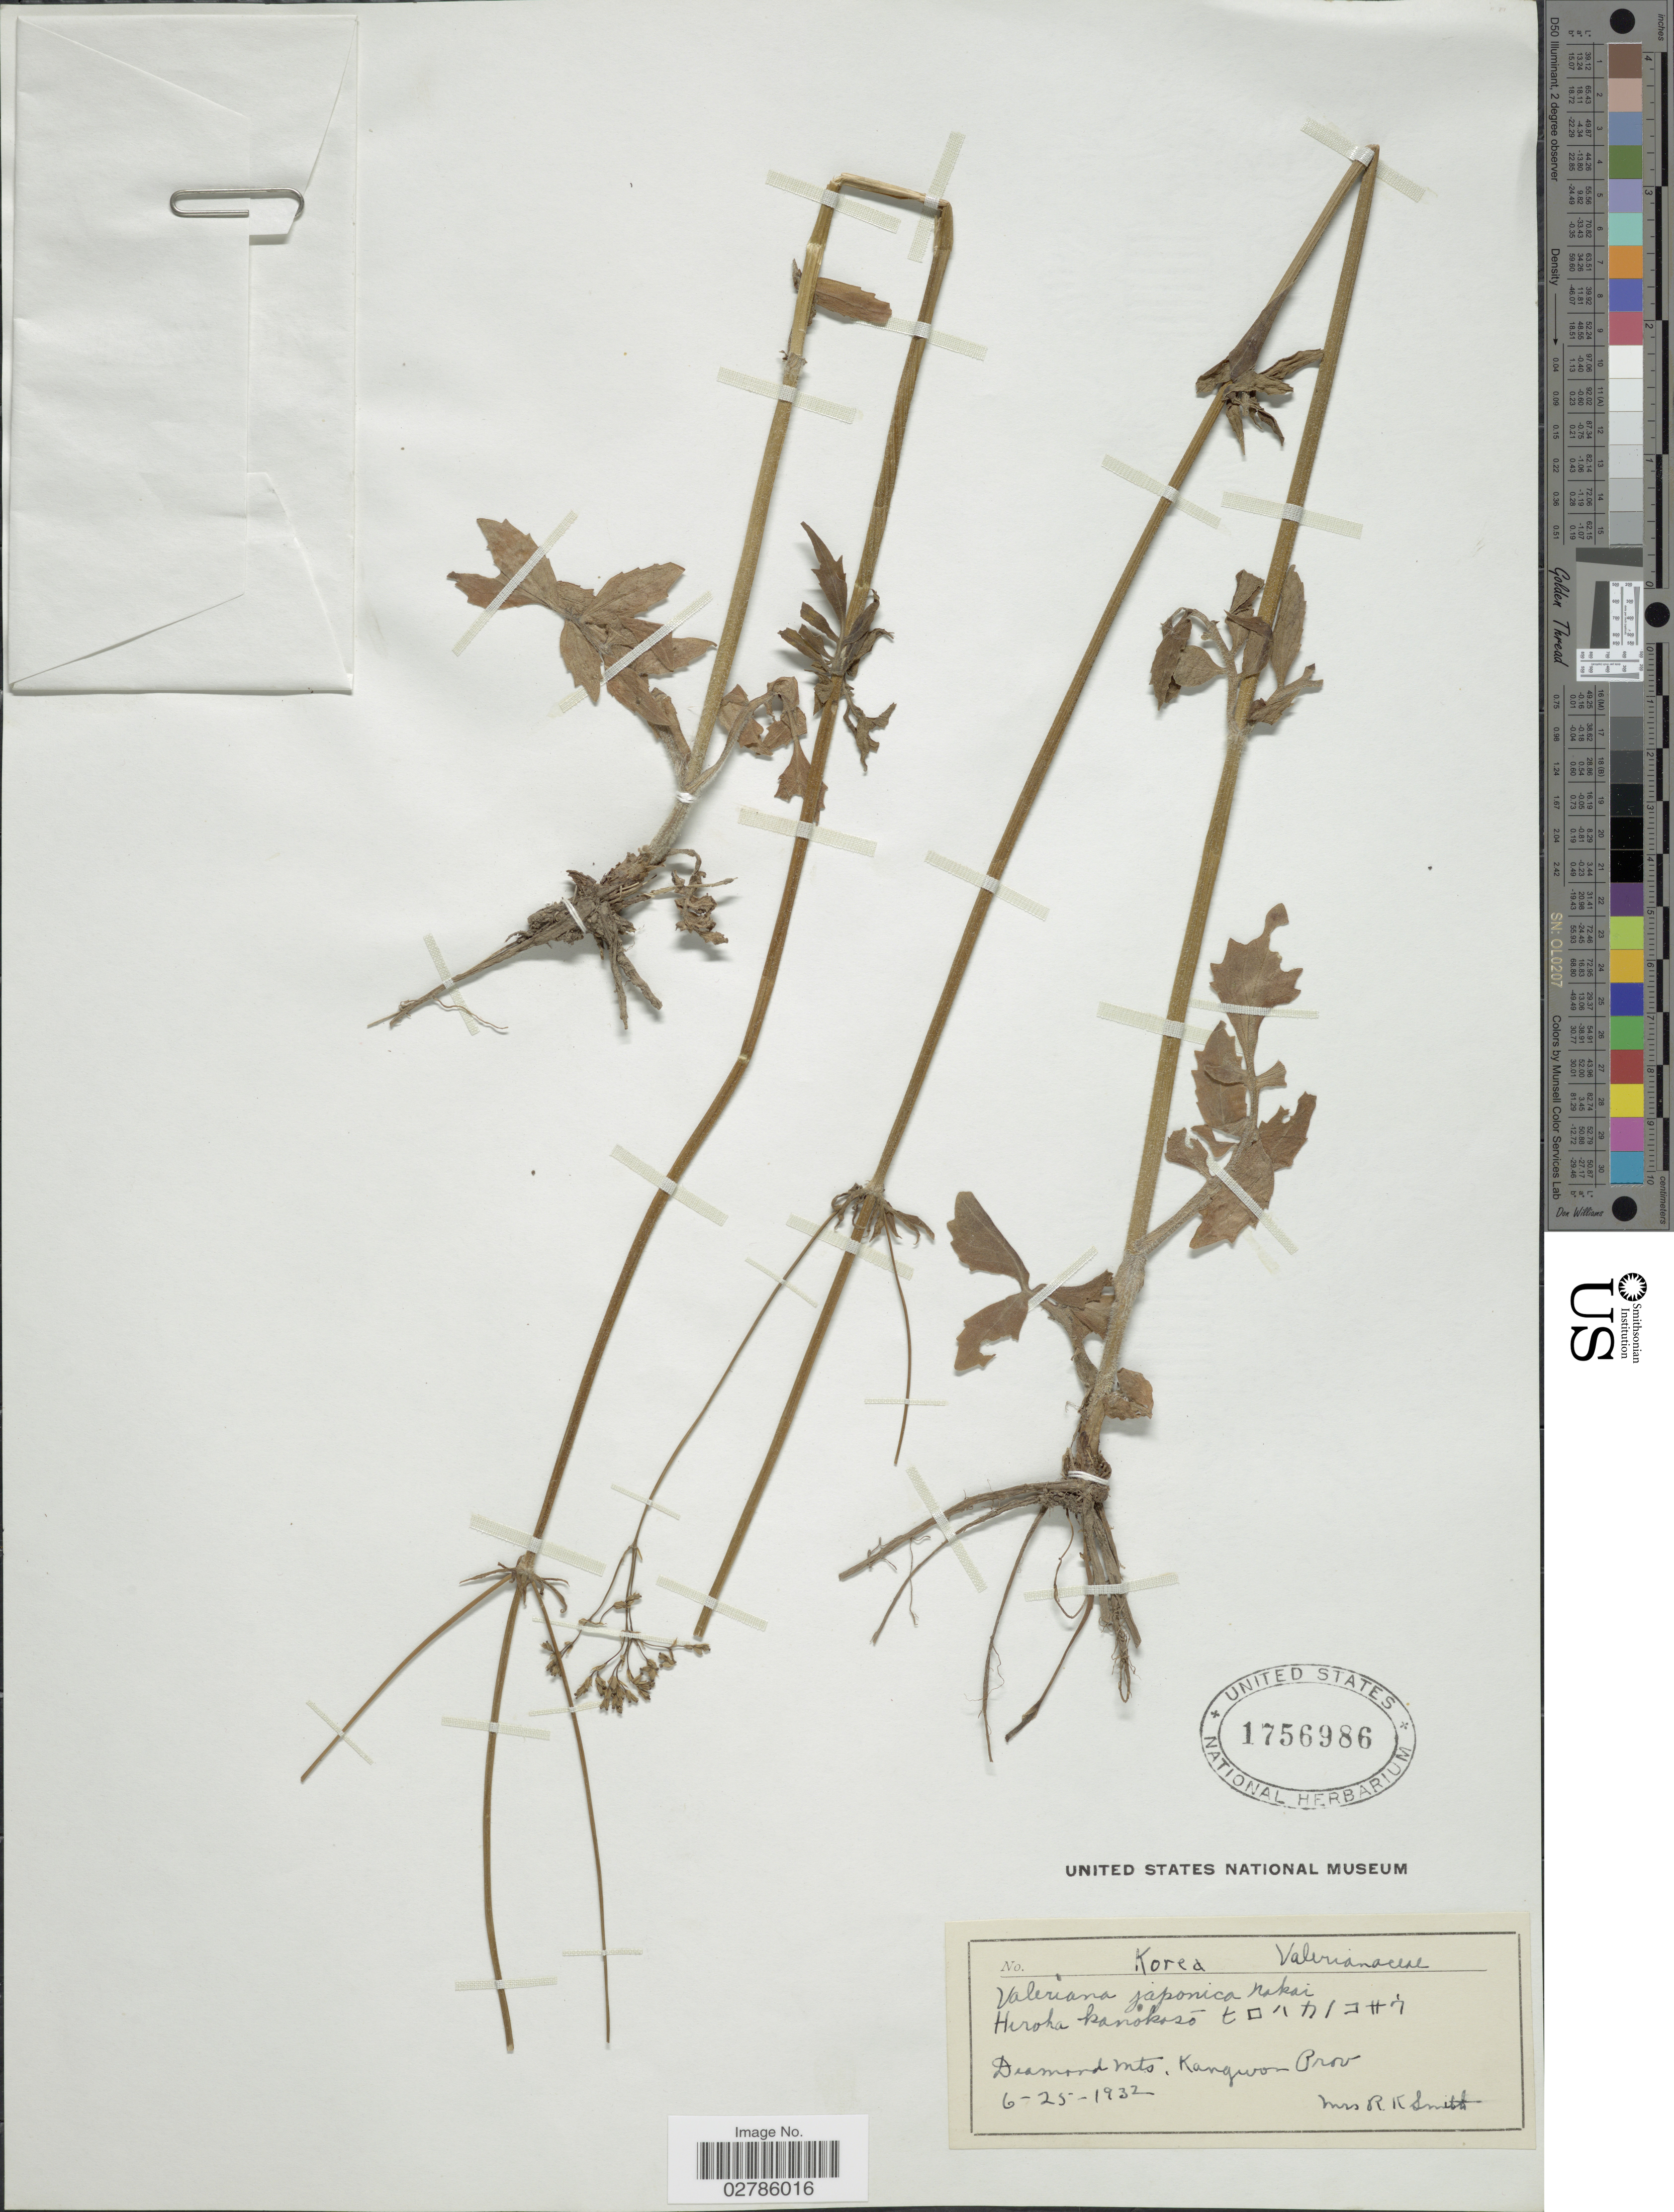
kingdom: Plantae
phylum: Tracheophyta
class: Magnoliopsida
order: Dipsacales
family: Caprifoliaceae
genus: Valeriana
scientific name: Valeriana japonica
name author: Miq.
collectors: Mrs. R. K. Smith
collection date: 1932-06-25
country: North Korea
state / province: Kangwon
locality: Diamond Mts., Kangwon Prov.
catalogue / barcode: US 1756986